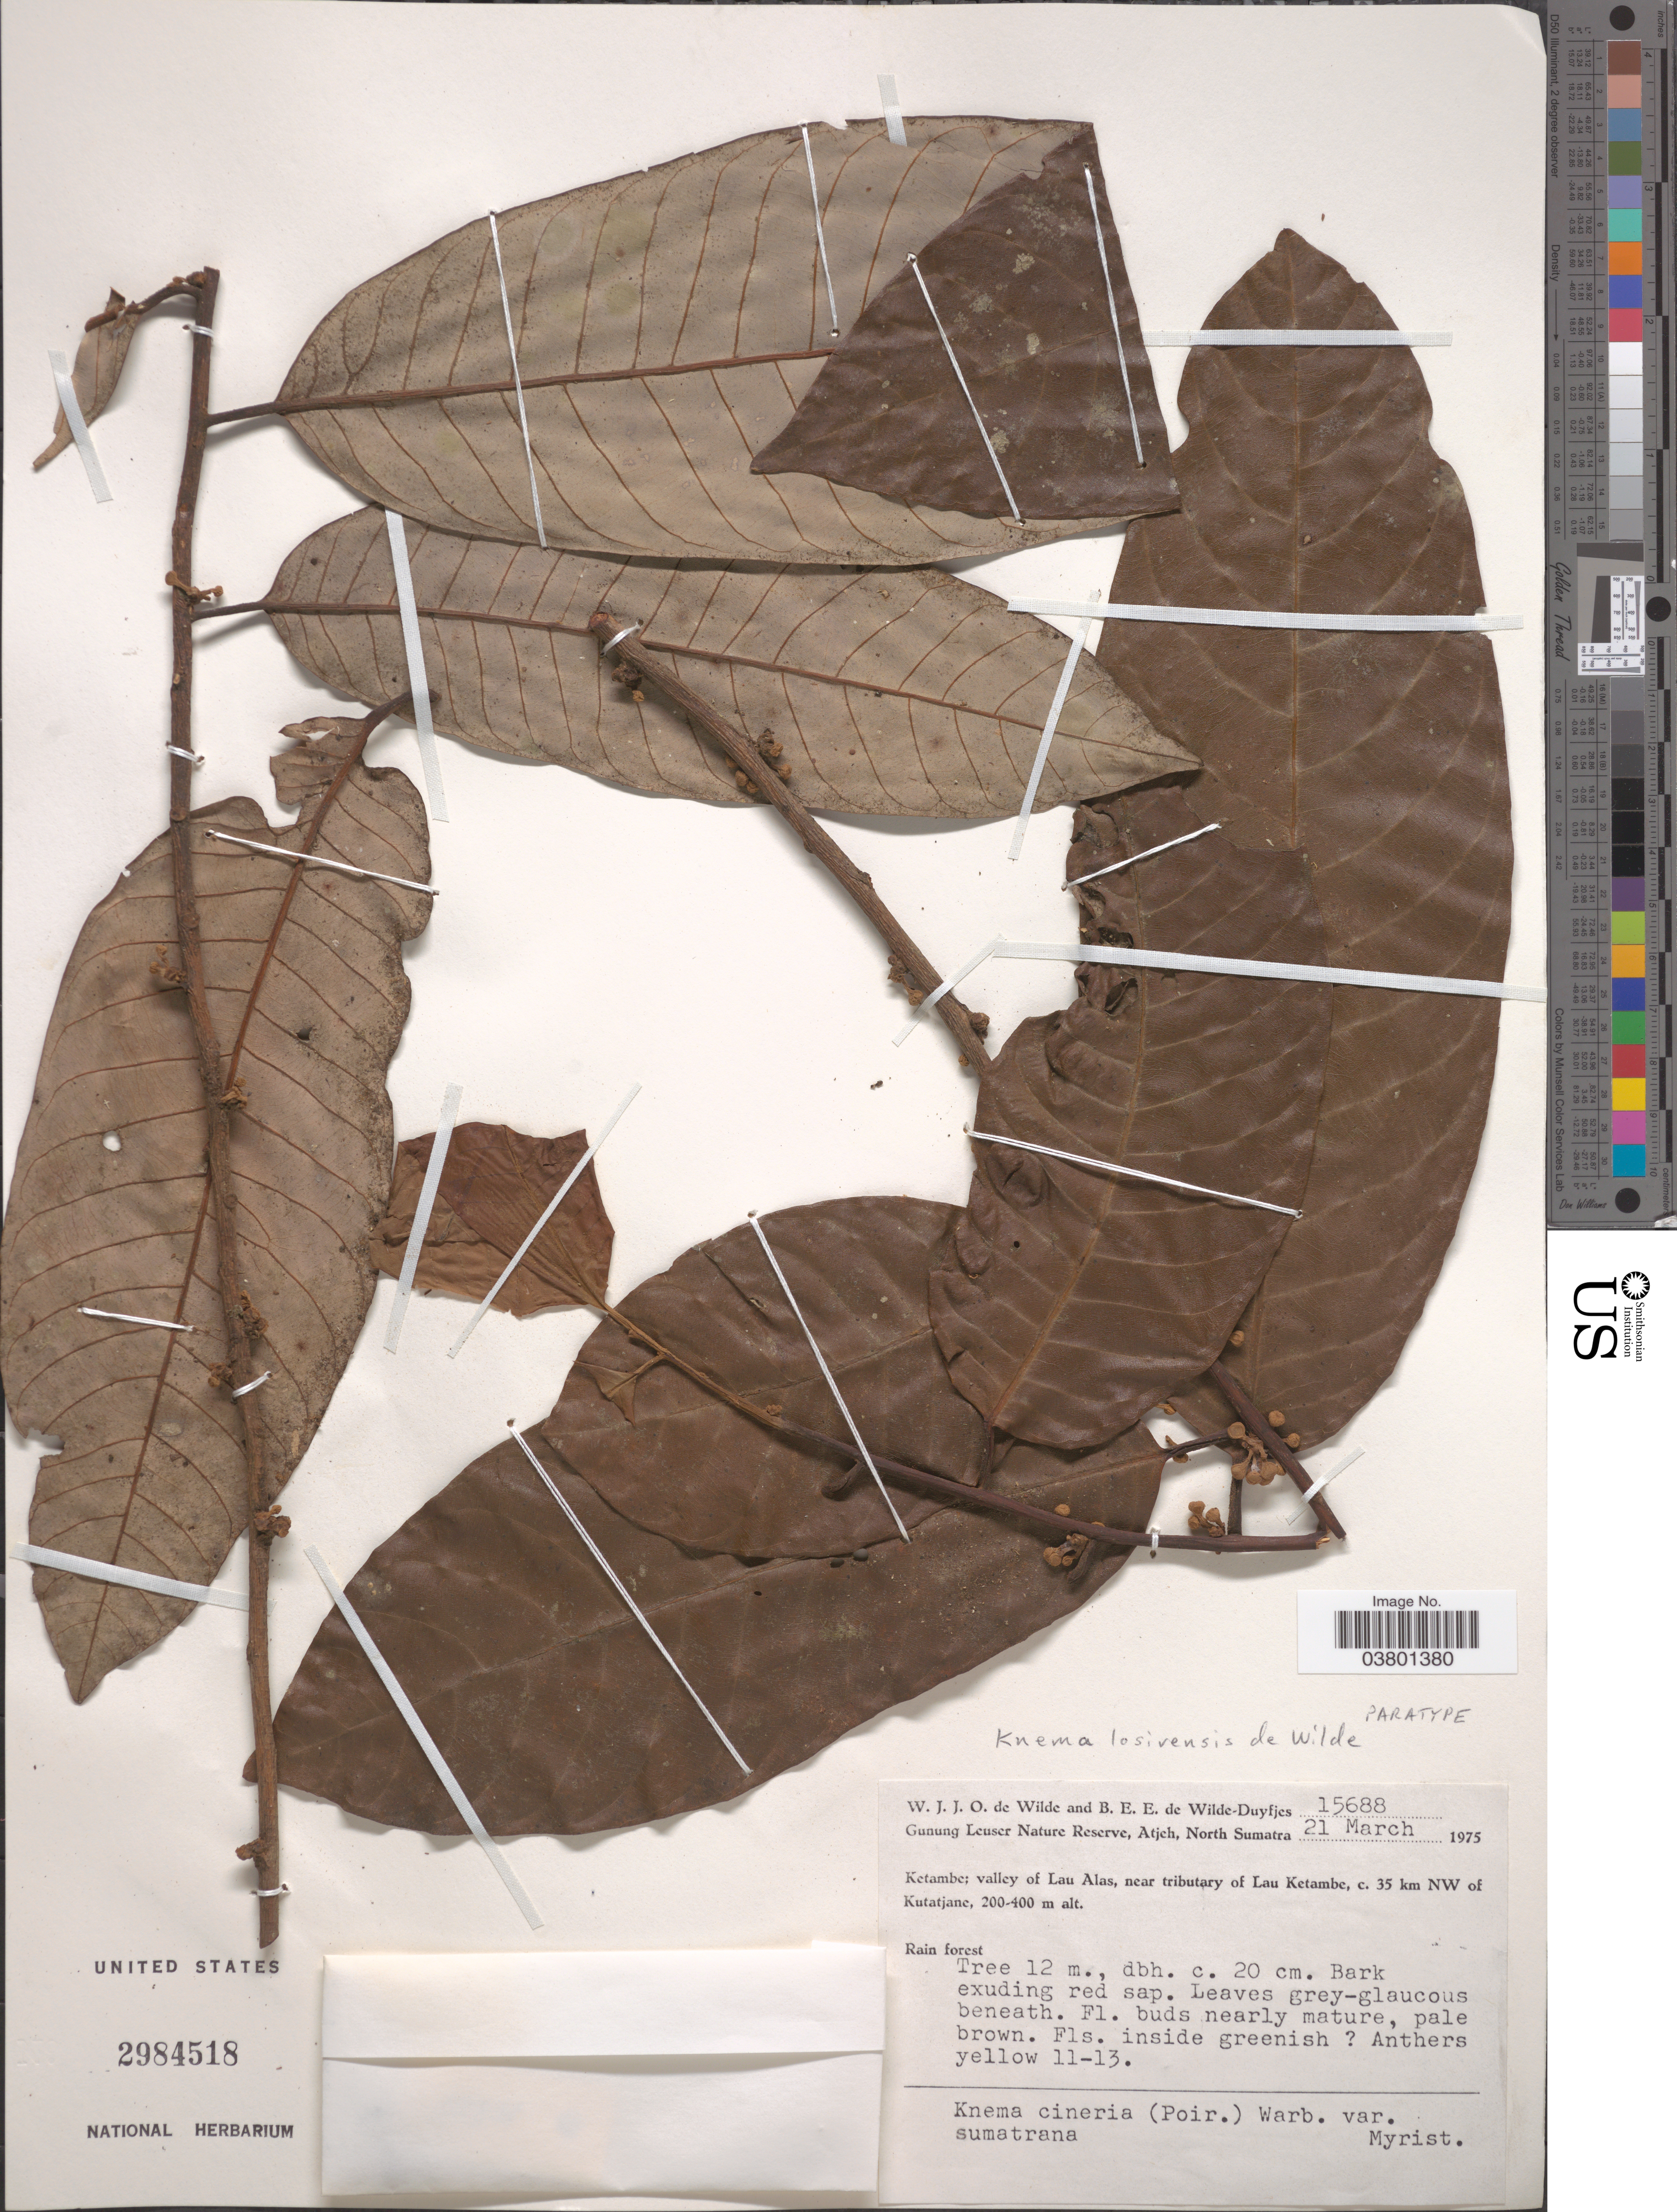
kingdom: Plantae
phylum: Tracheophyta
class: Magnoliopsida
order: Magnoliales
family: Myristicaceae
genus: Knema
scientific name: Knema losirensis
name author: W.J. de Wilde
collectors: W. J. de Wilde & B. E. de Wilde-Duyfjes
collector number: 15688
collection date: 1975-03-21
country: Indonesia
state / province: Sumatra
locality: Gunung Leuser Nature Reserve, Atjeh, North Sumatra. Ketambe; valley of Lau Alas, near tributary of Lau Ketambe, c. 35 km NW of Kutatjane.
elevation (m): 200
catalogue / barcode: US 2984518